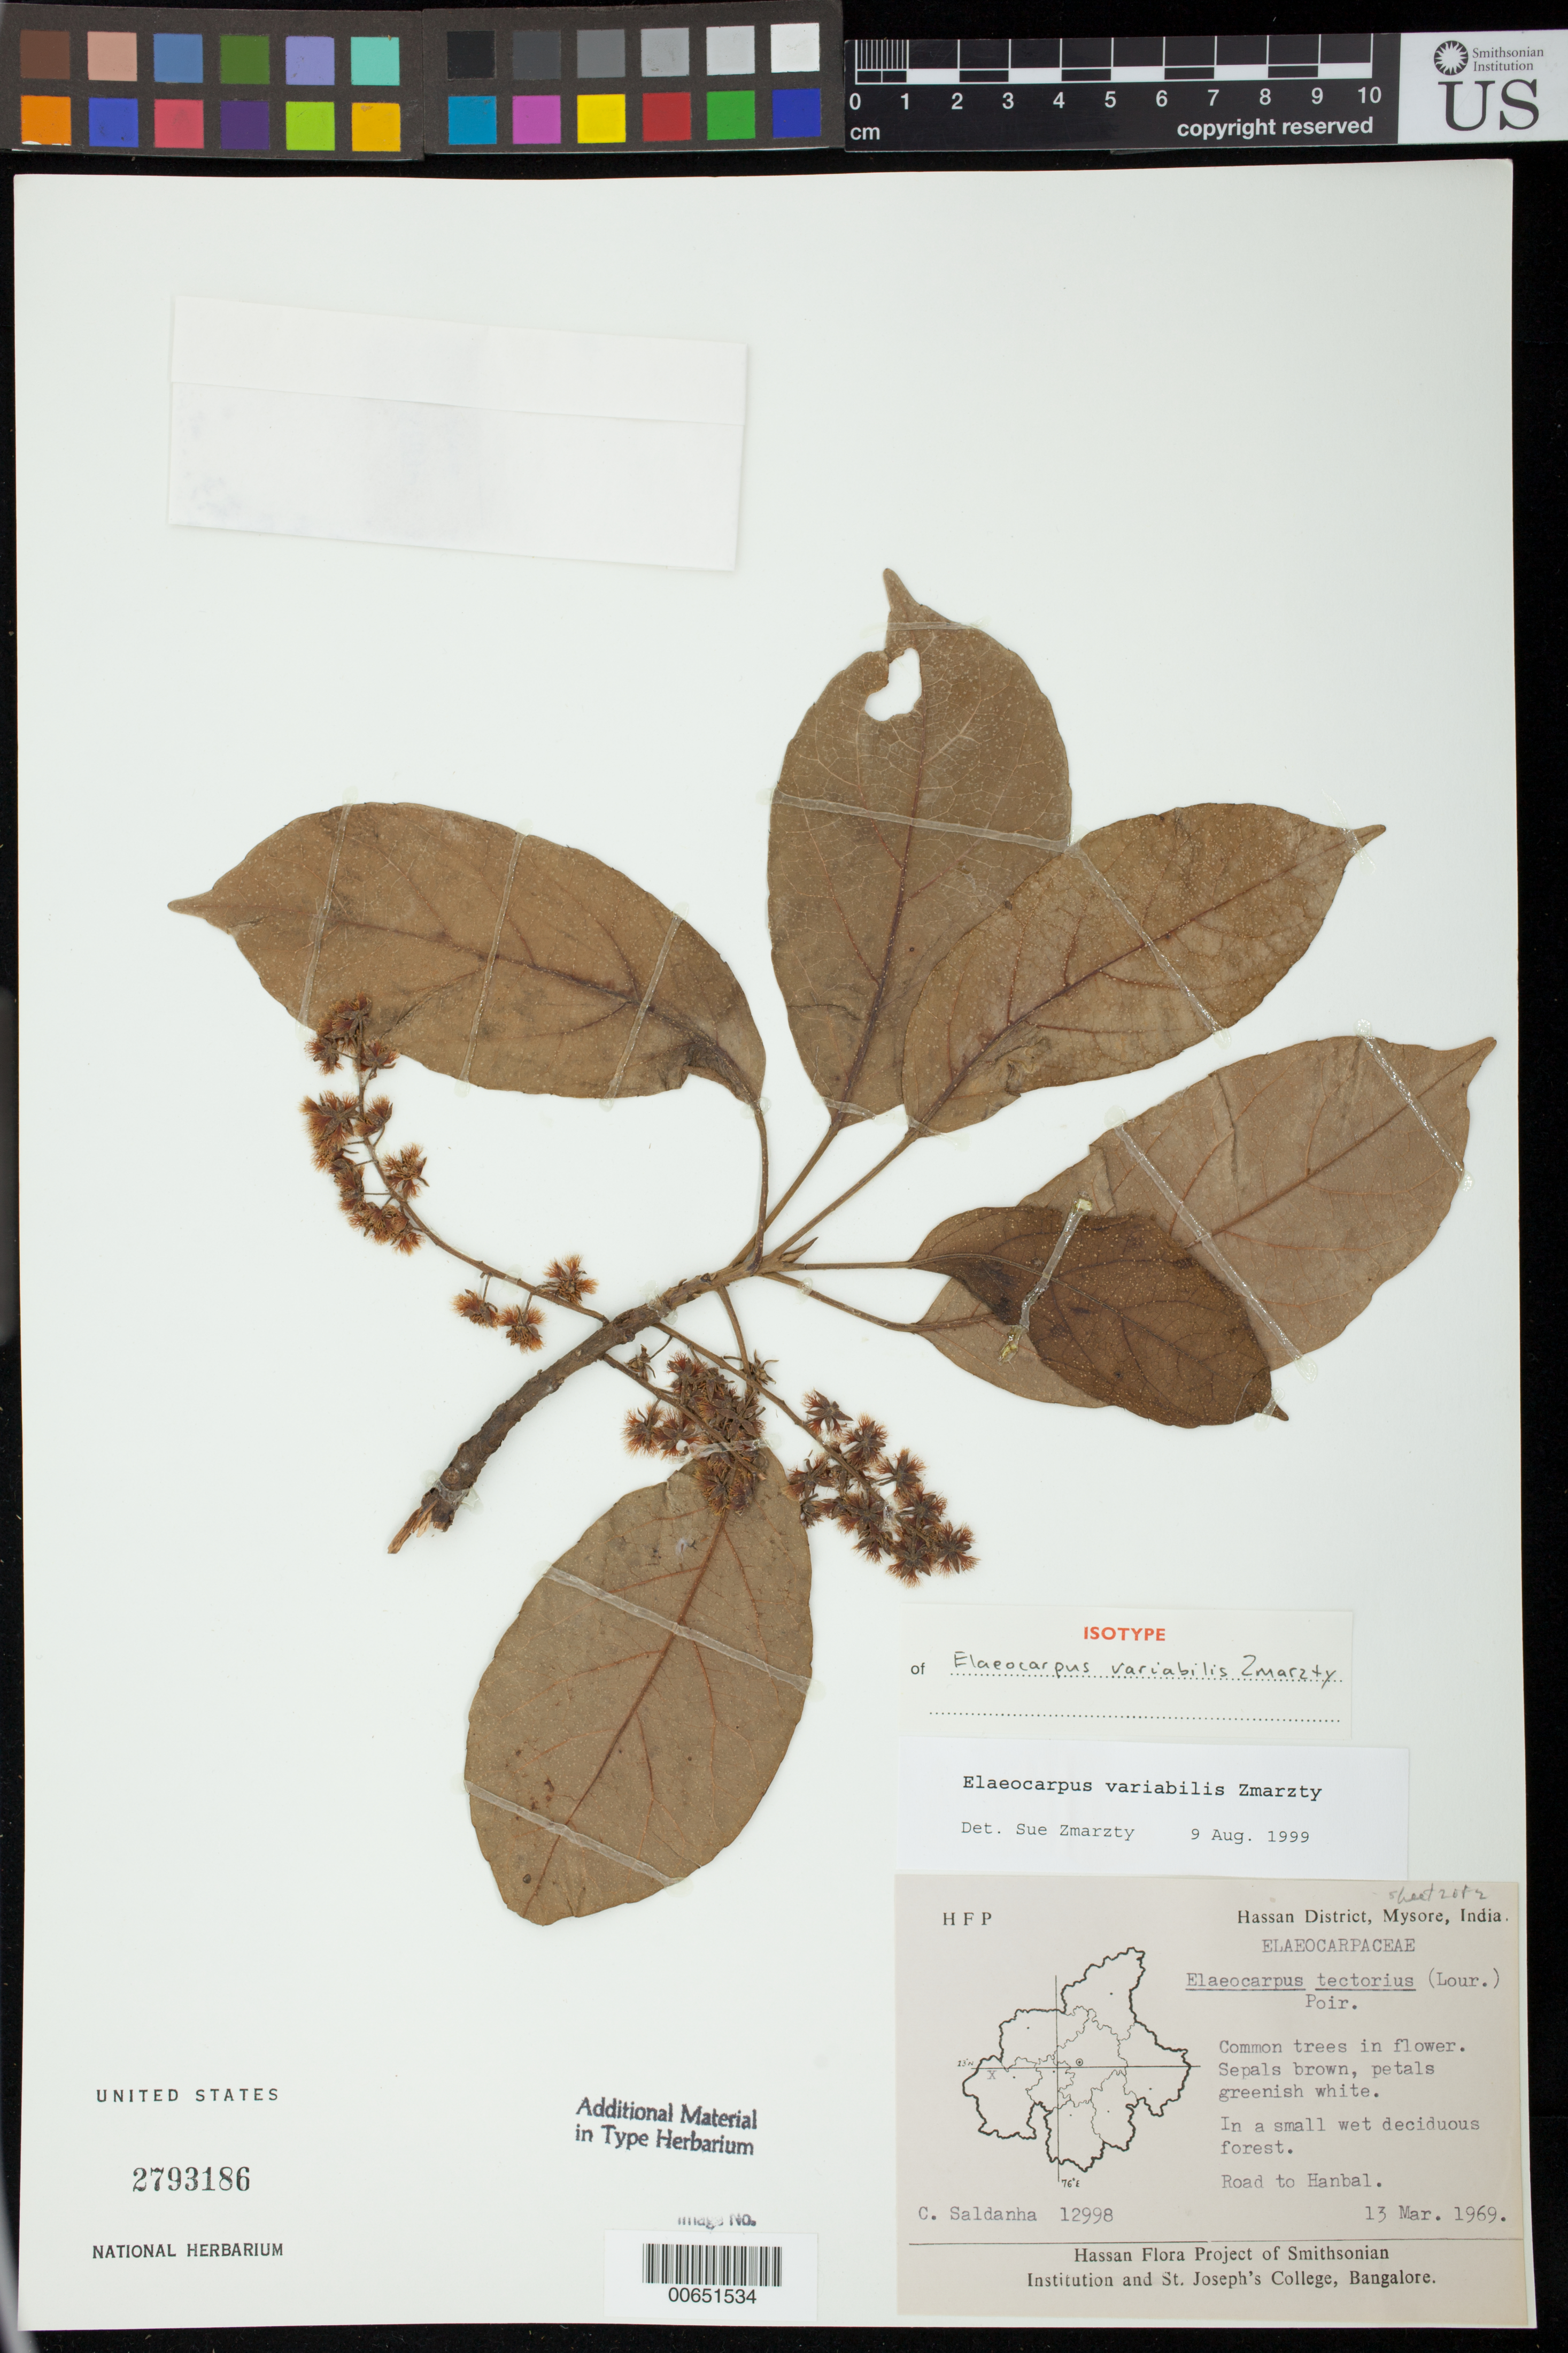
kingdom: Plantae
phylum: Tracheophyta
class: Magnoliopsida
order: Oxalidales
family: Elaeocarpaceae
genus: Elaeocarpus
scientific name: Elaeocarpus variabilis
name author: Zmarzty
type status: Isotype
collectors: C. J. Saldanha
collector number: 12998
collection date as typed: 13 Mar 1969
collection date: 1969-03-13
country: India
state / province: Karnataka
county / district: Hassan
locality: Road to Hanbal. [Mysore = Karnataka]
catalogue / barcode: US 2793186